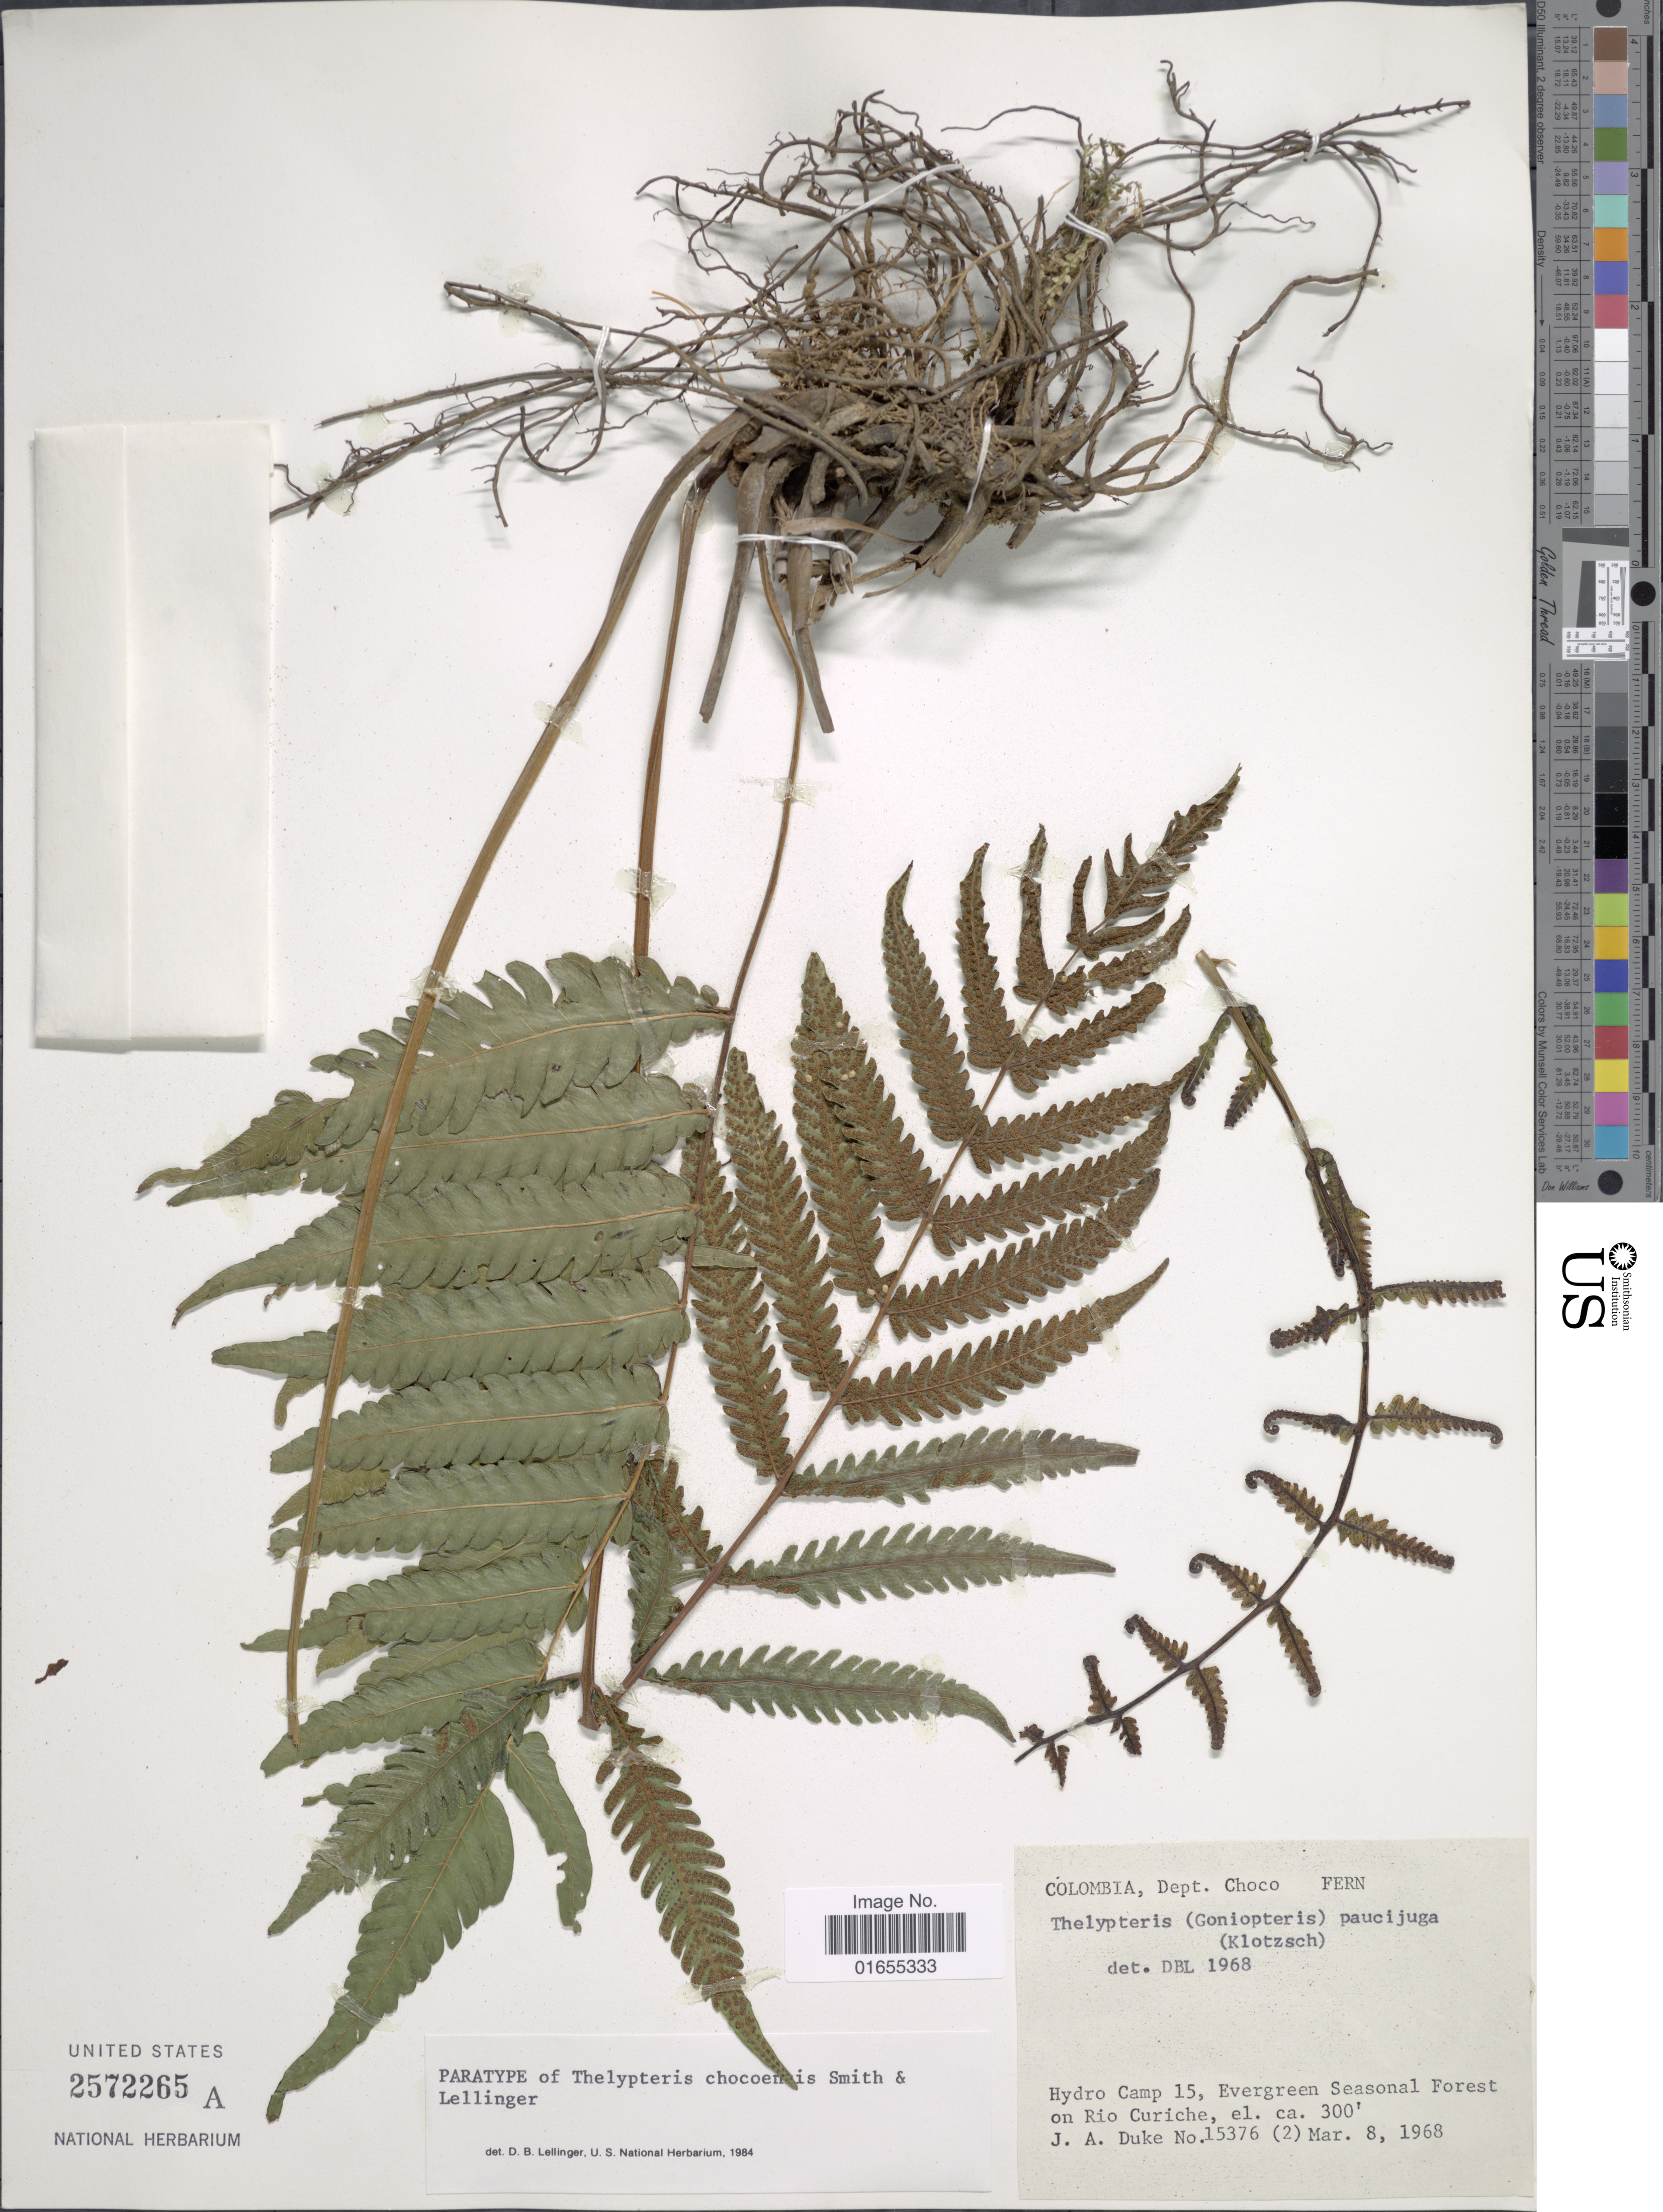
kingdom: Plantae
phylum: Tracheophyta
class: Polypodiopsida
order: Polypodiales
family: Thelypteridaceae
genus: Goniopteris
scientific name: Goniopteris chocoensis (A.R. Sm. & Lellinger) comb. nov., ined 2015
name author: (A.R. Sm. & Lellinger)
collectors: J. A. Duke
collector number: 15376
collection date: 1968-03-08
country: Colombia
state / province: Chocó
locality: Hydro Camp 15, Evergreen Seasonal Forest on Rio Curiche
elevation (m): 91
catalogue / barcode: US 2572265A